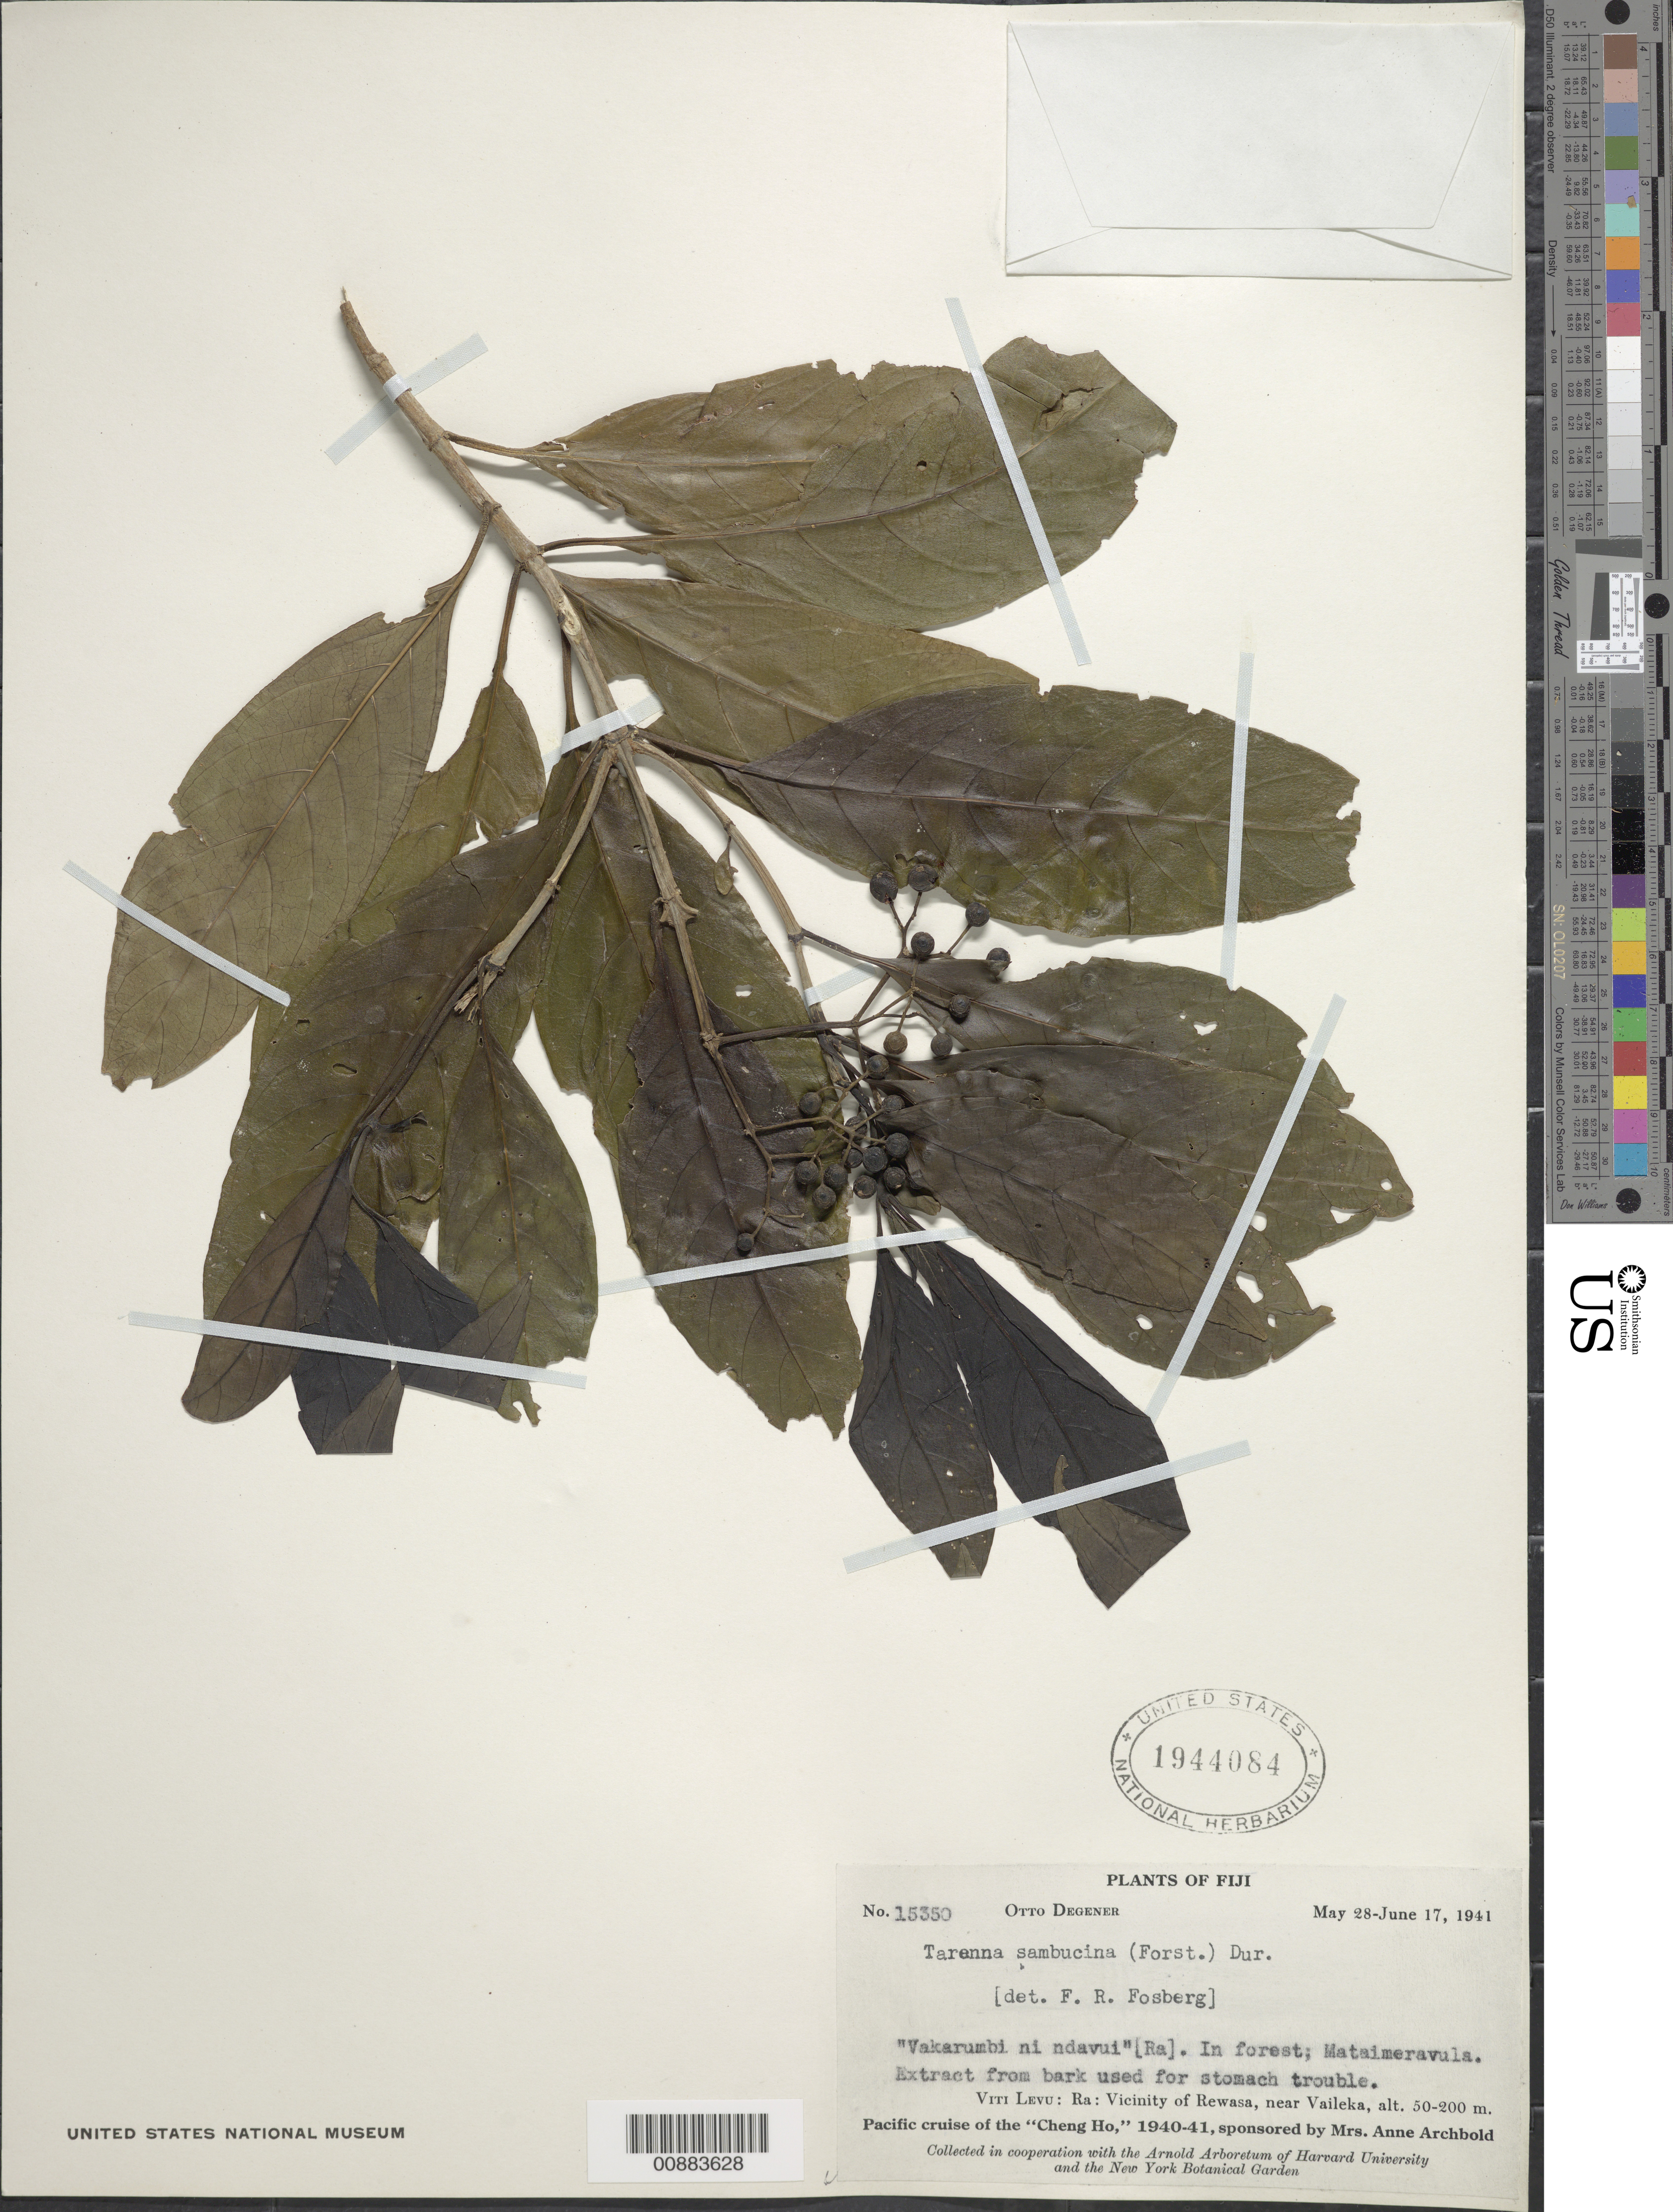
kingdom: Plantae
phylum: Tracheophyta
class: Magnoliopsida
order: Gentianales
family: Rubiaceae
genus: Tarenna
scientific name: Tarenna sambucina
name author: (G. Forst.) Drake ex Durand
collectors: O. Degener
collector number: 15350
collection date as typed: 28 May 1941 to 17 Jun 1941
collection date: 1941-05-28/1941-06-17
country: Fiji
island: Vatu-i-Ra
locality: Ra (Vatu-i-ra), vicinity of Rewasa, near Vaileka In forest; Mataimeravula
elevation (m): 50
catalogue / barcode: US 1944084